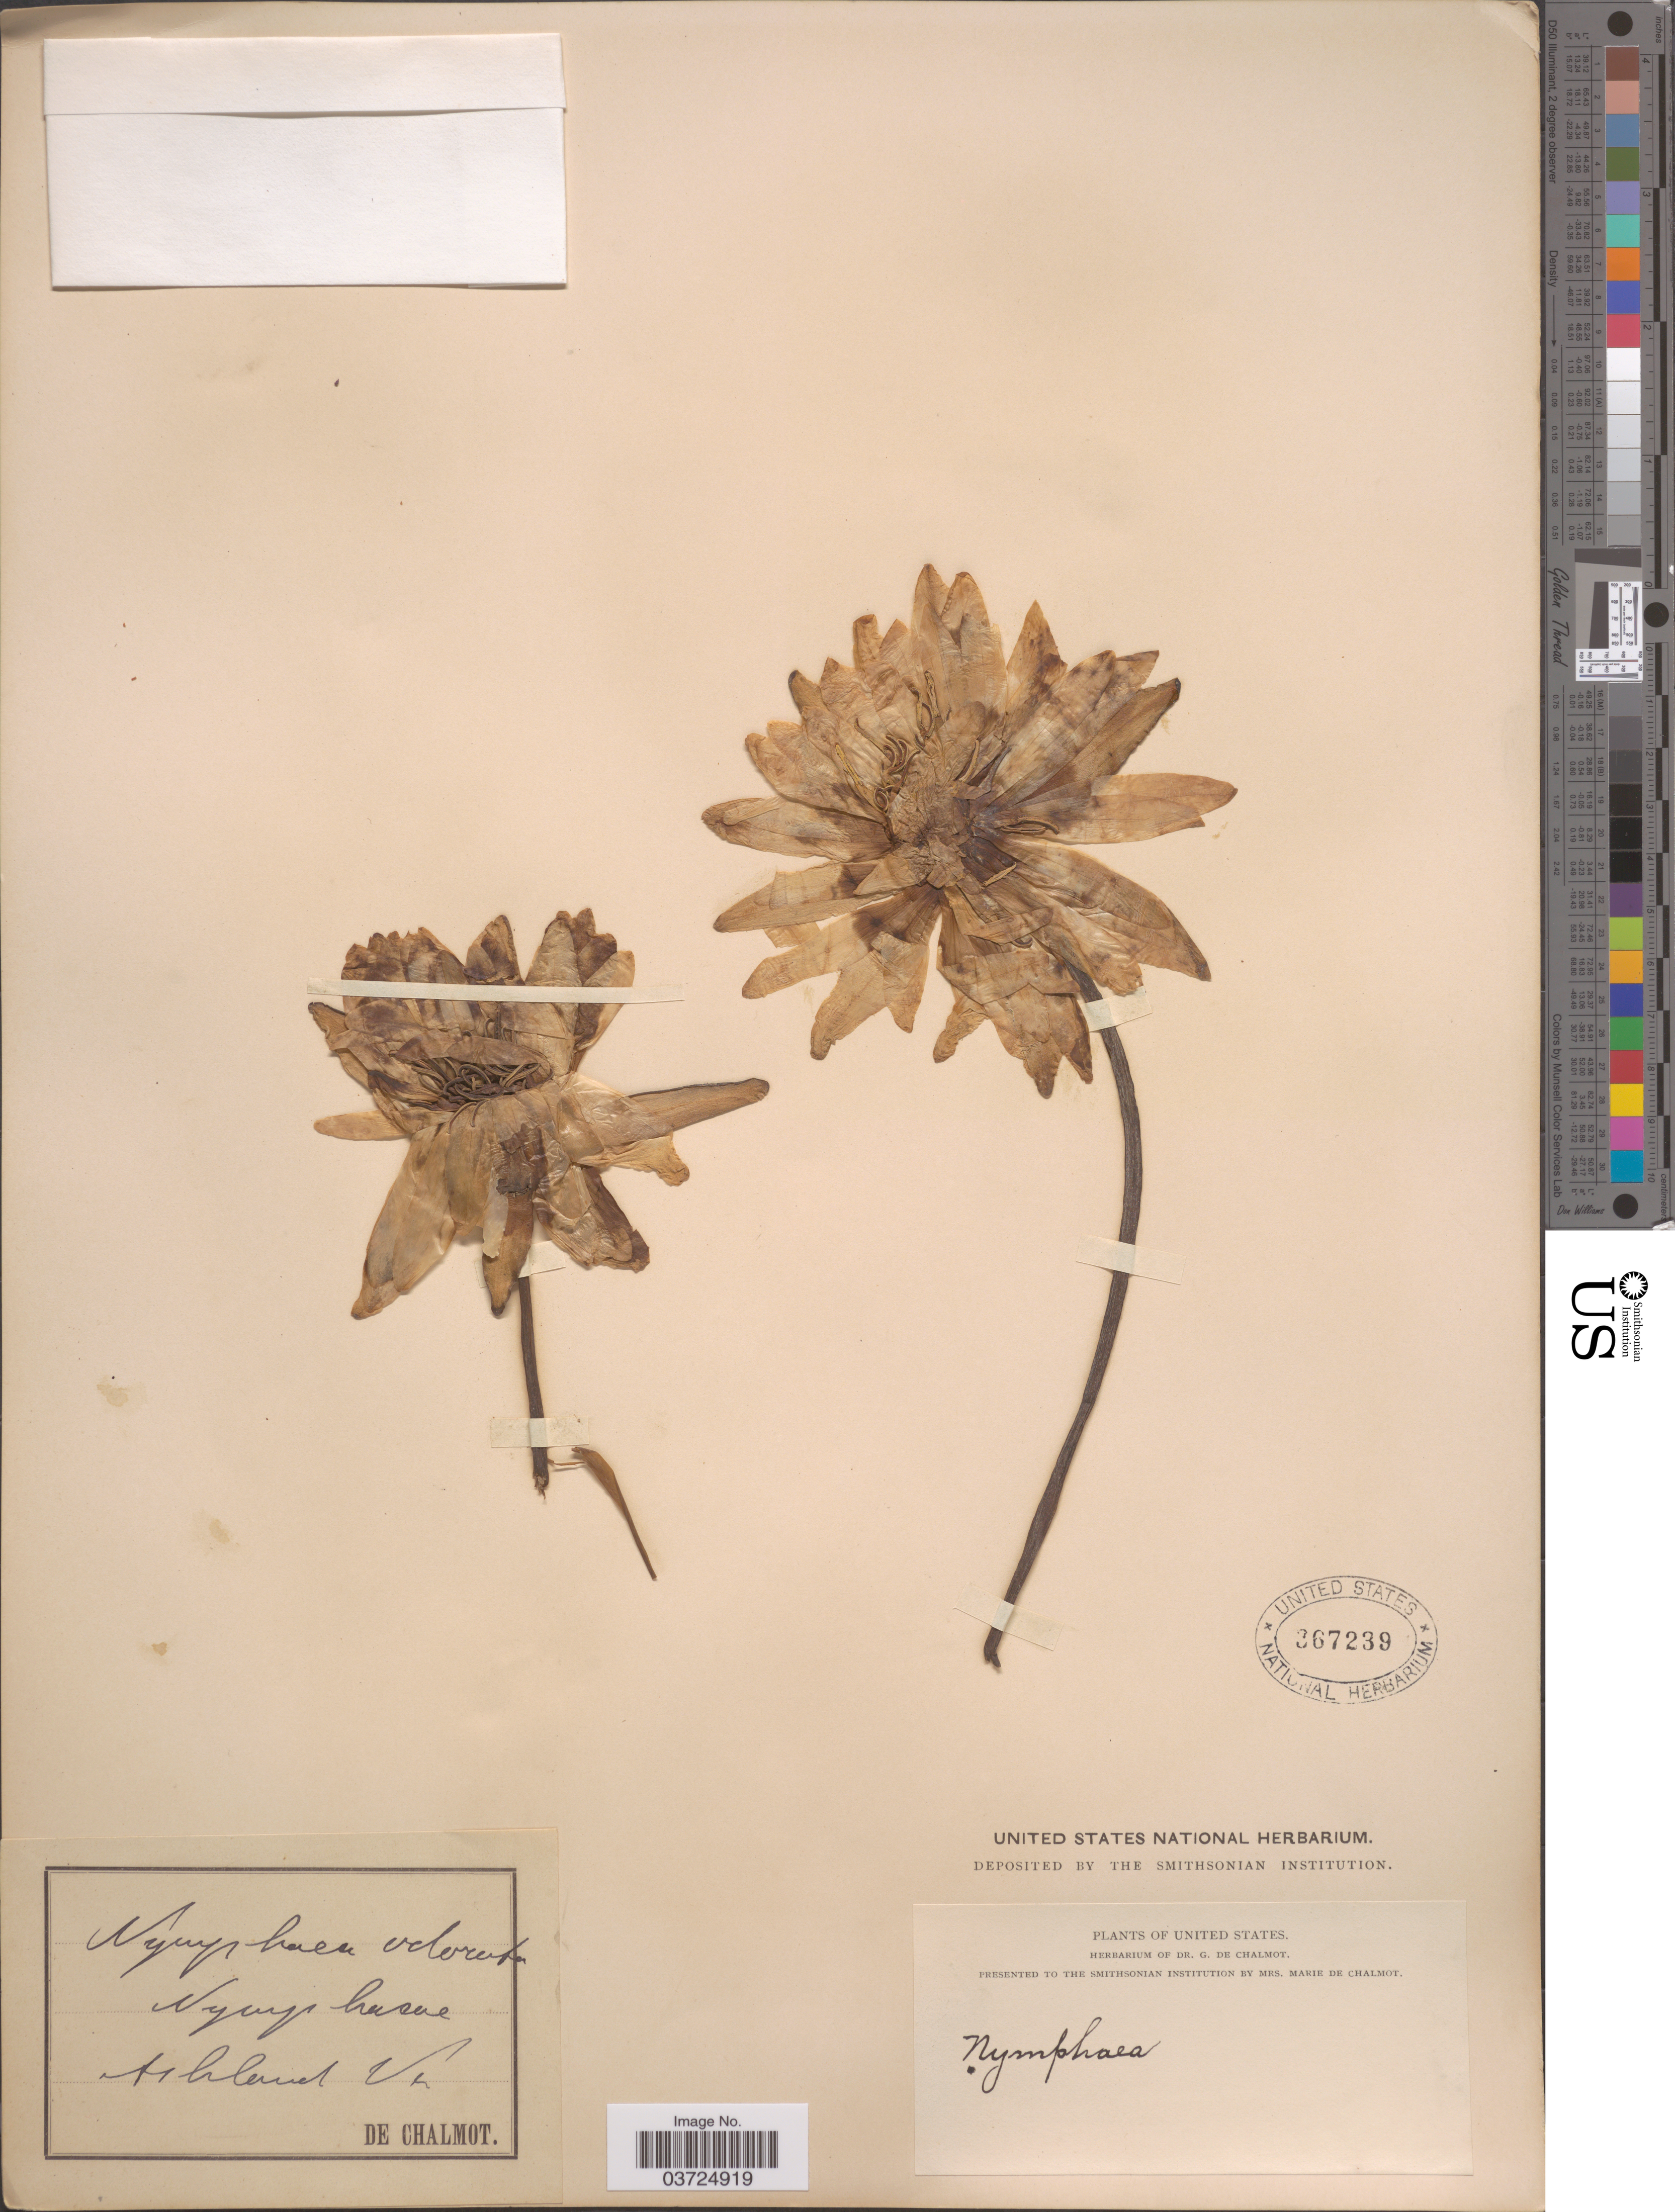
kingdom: Plantae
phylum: Tracheophyta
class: Magnoliopsida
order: Nymphaeales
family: Nymphaeaceae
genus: Nymphaea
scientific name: Nymphaea odorata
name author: Aiton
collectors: G. de Chalmot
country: United States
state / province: Virginia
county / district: Hanover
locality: Ashland.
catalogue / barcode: US 367239